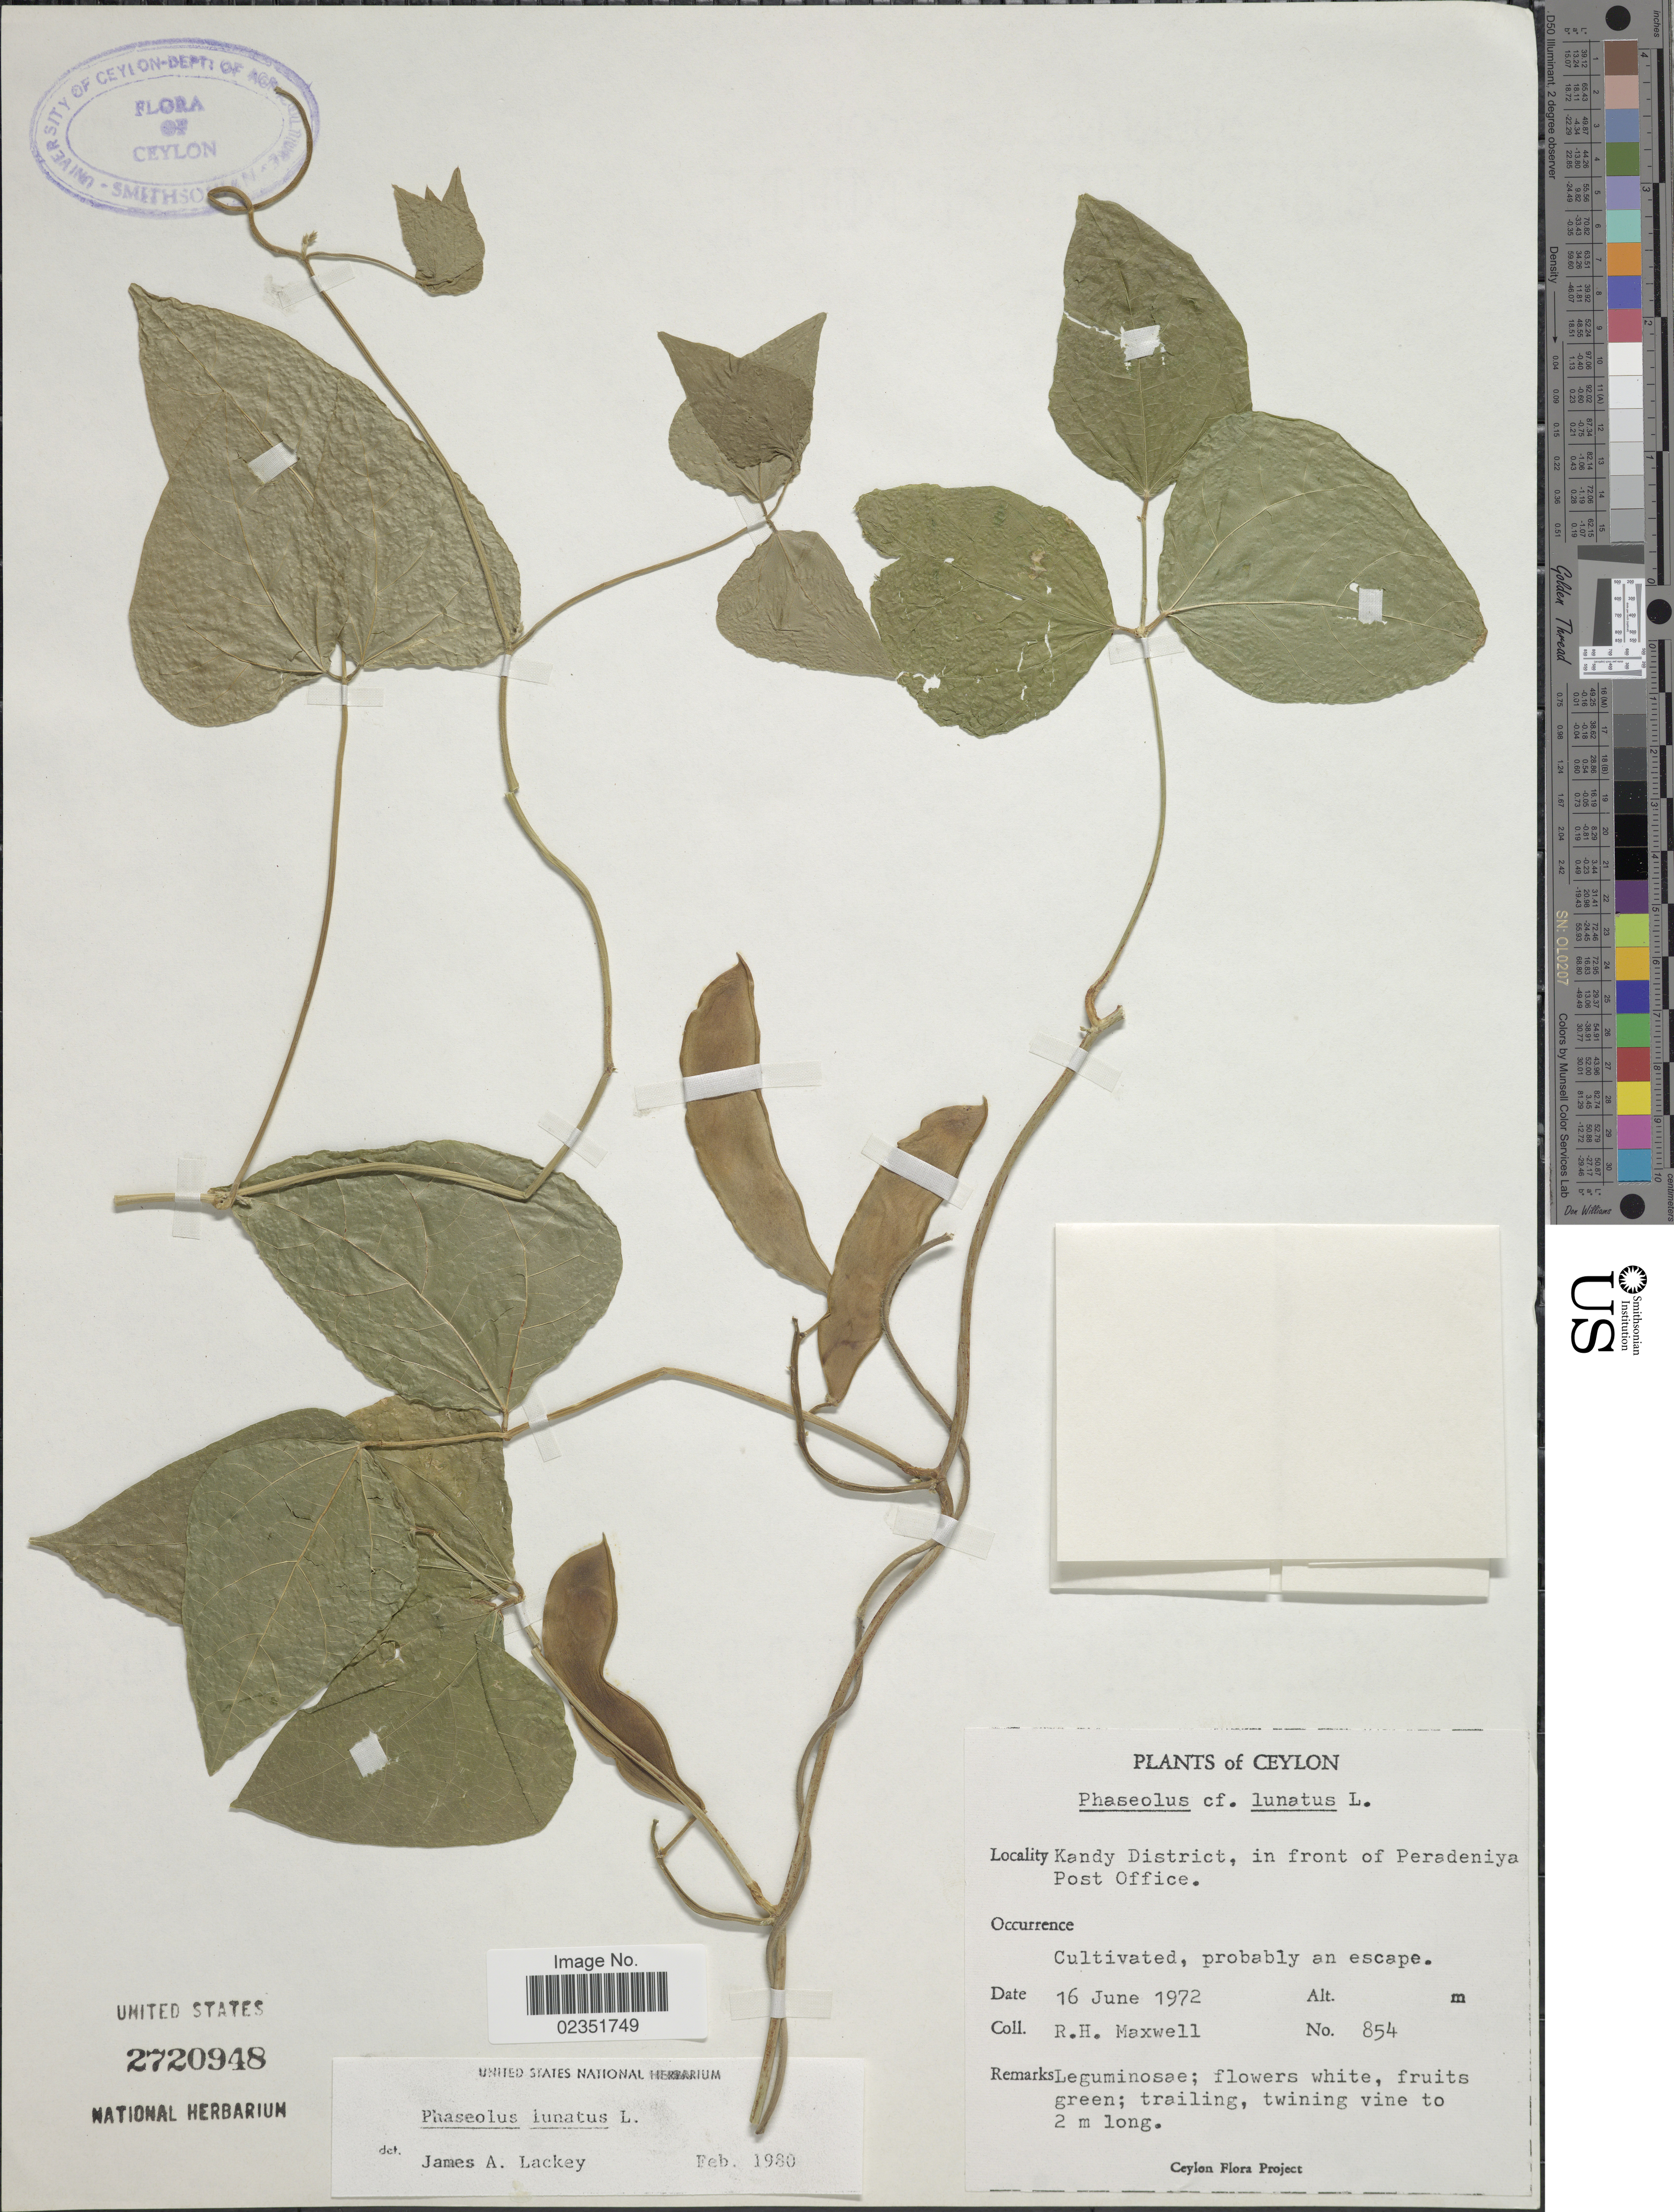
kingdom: Plantae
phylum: Tracheophyta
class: Magnoliopsida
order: Fabales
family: Fabaceae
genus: Phaseolus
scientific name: Phaseolus lunatus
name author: L.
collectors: R. Maxwell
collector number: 854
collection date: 1972-06-16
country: Sri Lanka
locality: Ceylon, Kandy District, in front of Peradeniya Post Office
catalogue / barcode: US 2720948